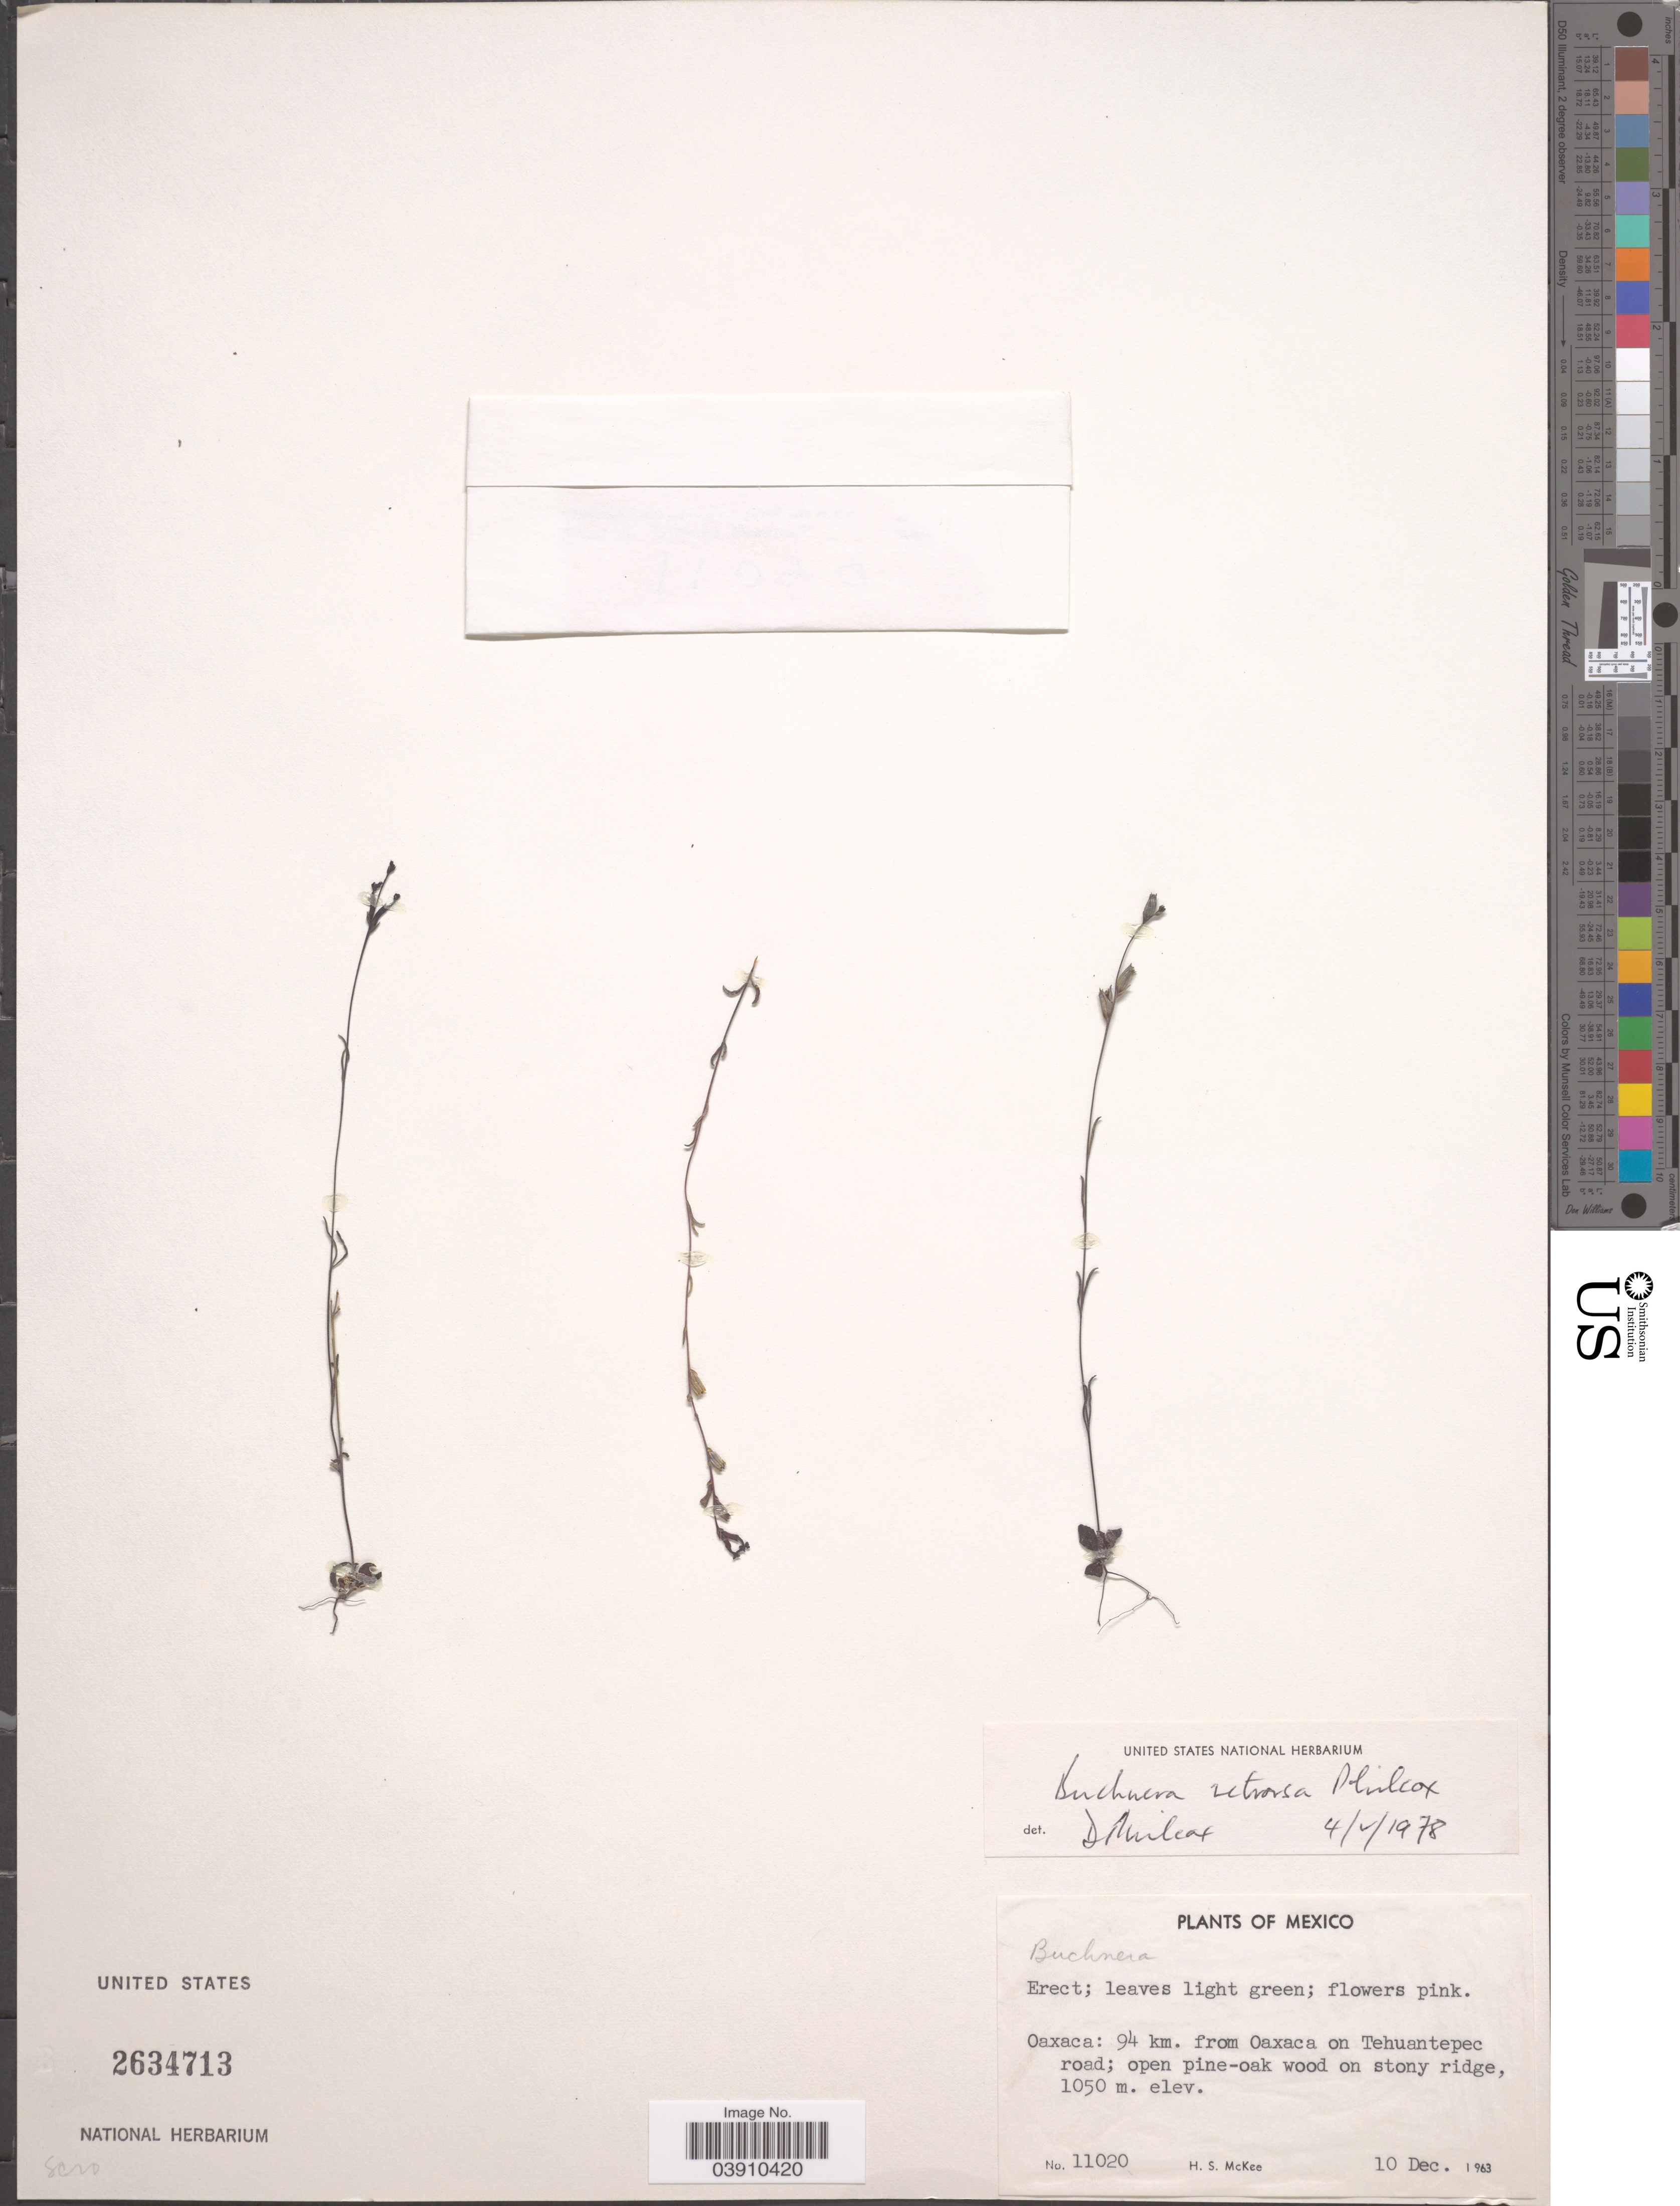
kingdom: Plantae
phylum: Tracheophyta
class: Magnoliopsida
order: Lamiales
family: Orobanchaceae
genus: Buchnera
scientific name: Buchnera retrorsa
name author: Philcox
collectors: H. S. McKee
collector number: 11020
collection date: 1963-12-10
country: Mexico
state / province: Oaxaca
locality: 94 km. from Oaxaca on Tehuantepec road; open pine-oak wood on stony ridge.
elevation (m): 1050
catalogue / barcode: US 2634713